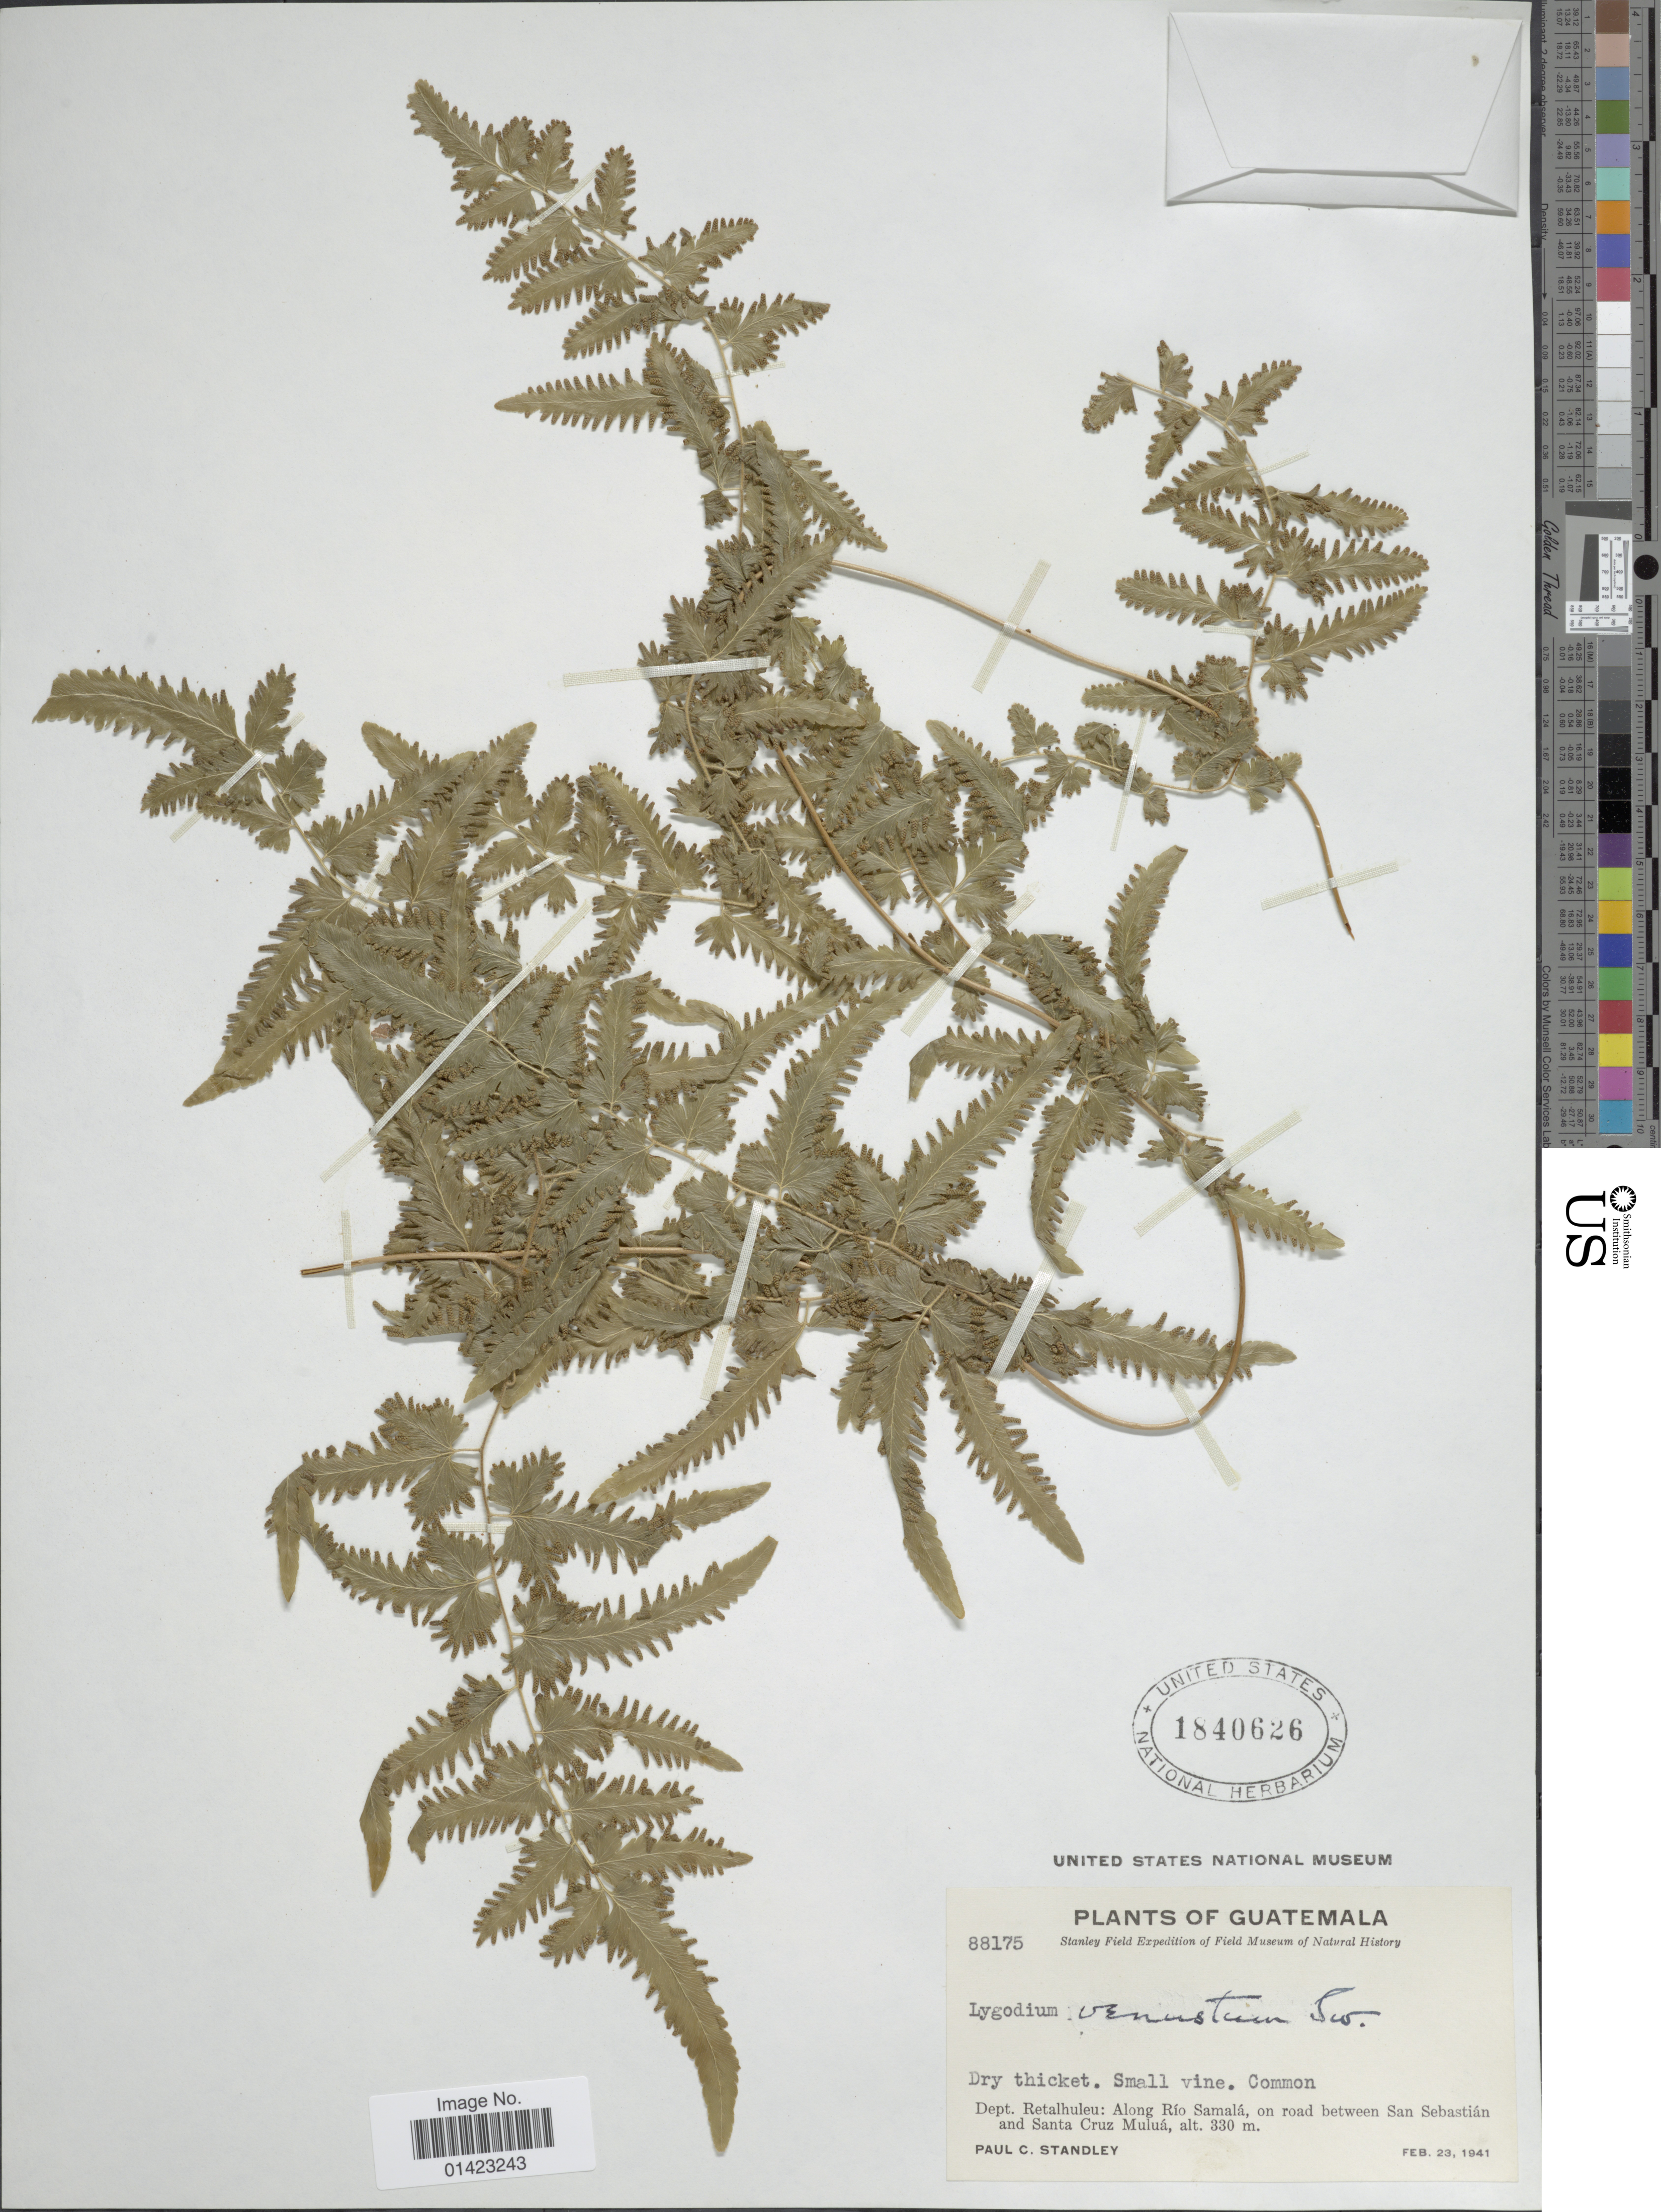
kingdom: Plantae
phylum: Tracheophyta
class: Polypodiopsida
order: Schizaeales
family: Lygodiaceae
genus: Lygodium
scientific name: Lygodium venustum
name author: Sw.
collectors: P. C. Standley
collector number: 88175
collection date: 1941-02-23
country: Guatemala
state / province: Retalhuleu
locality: Dept. Retalhuleu: along Rio Samalá, on road between San Sebastian and Santa Cruz Muluá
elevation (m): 330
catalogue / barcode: US 1840626